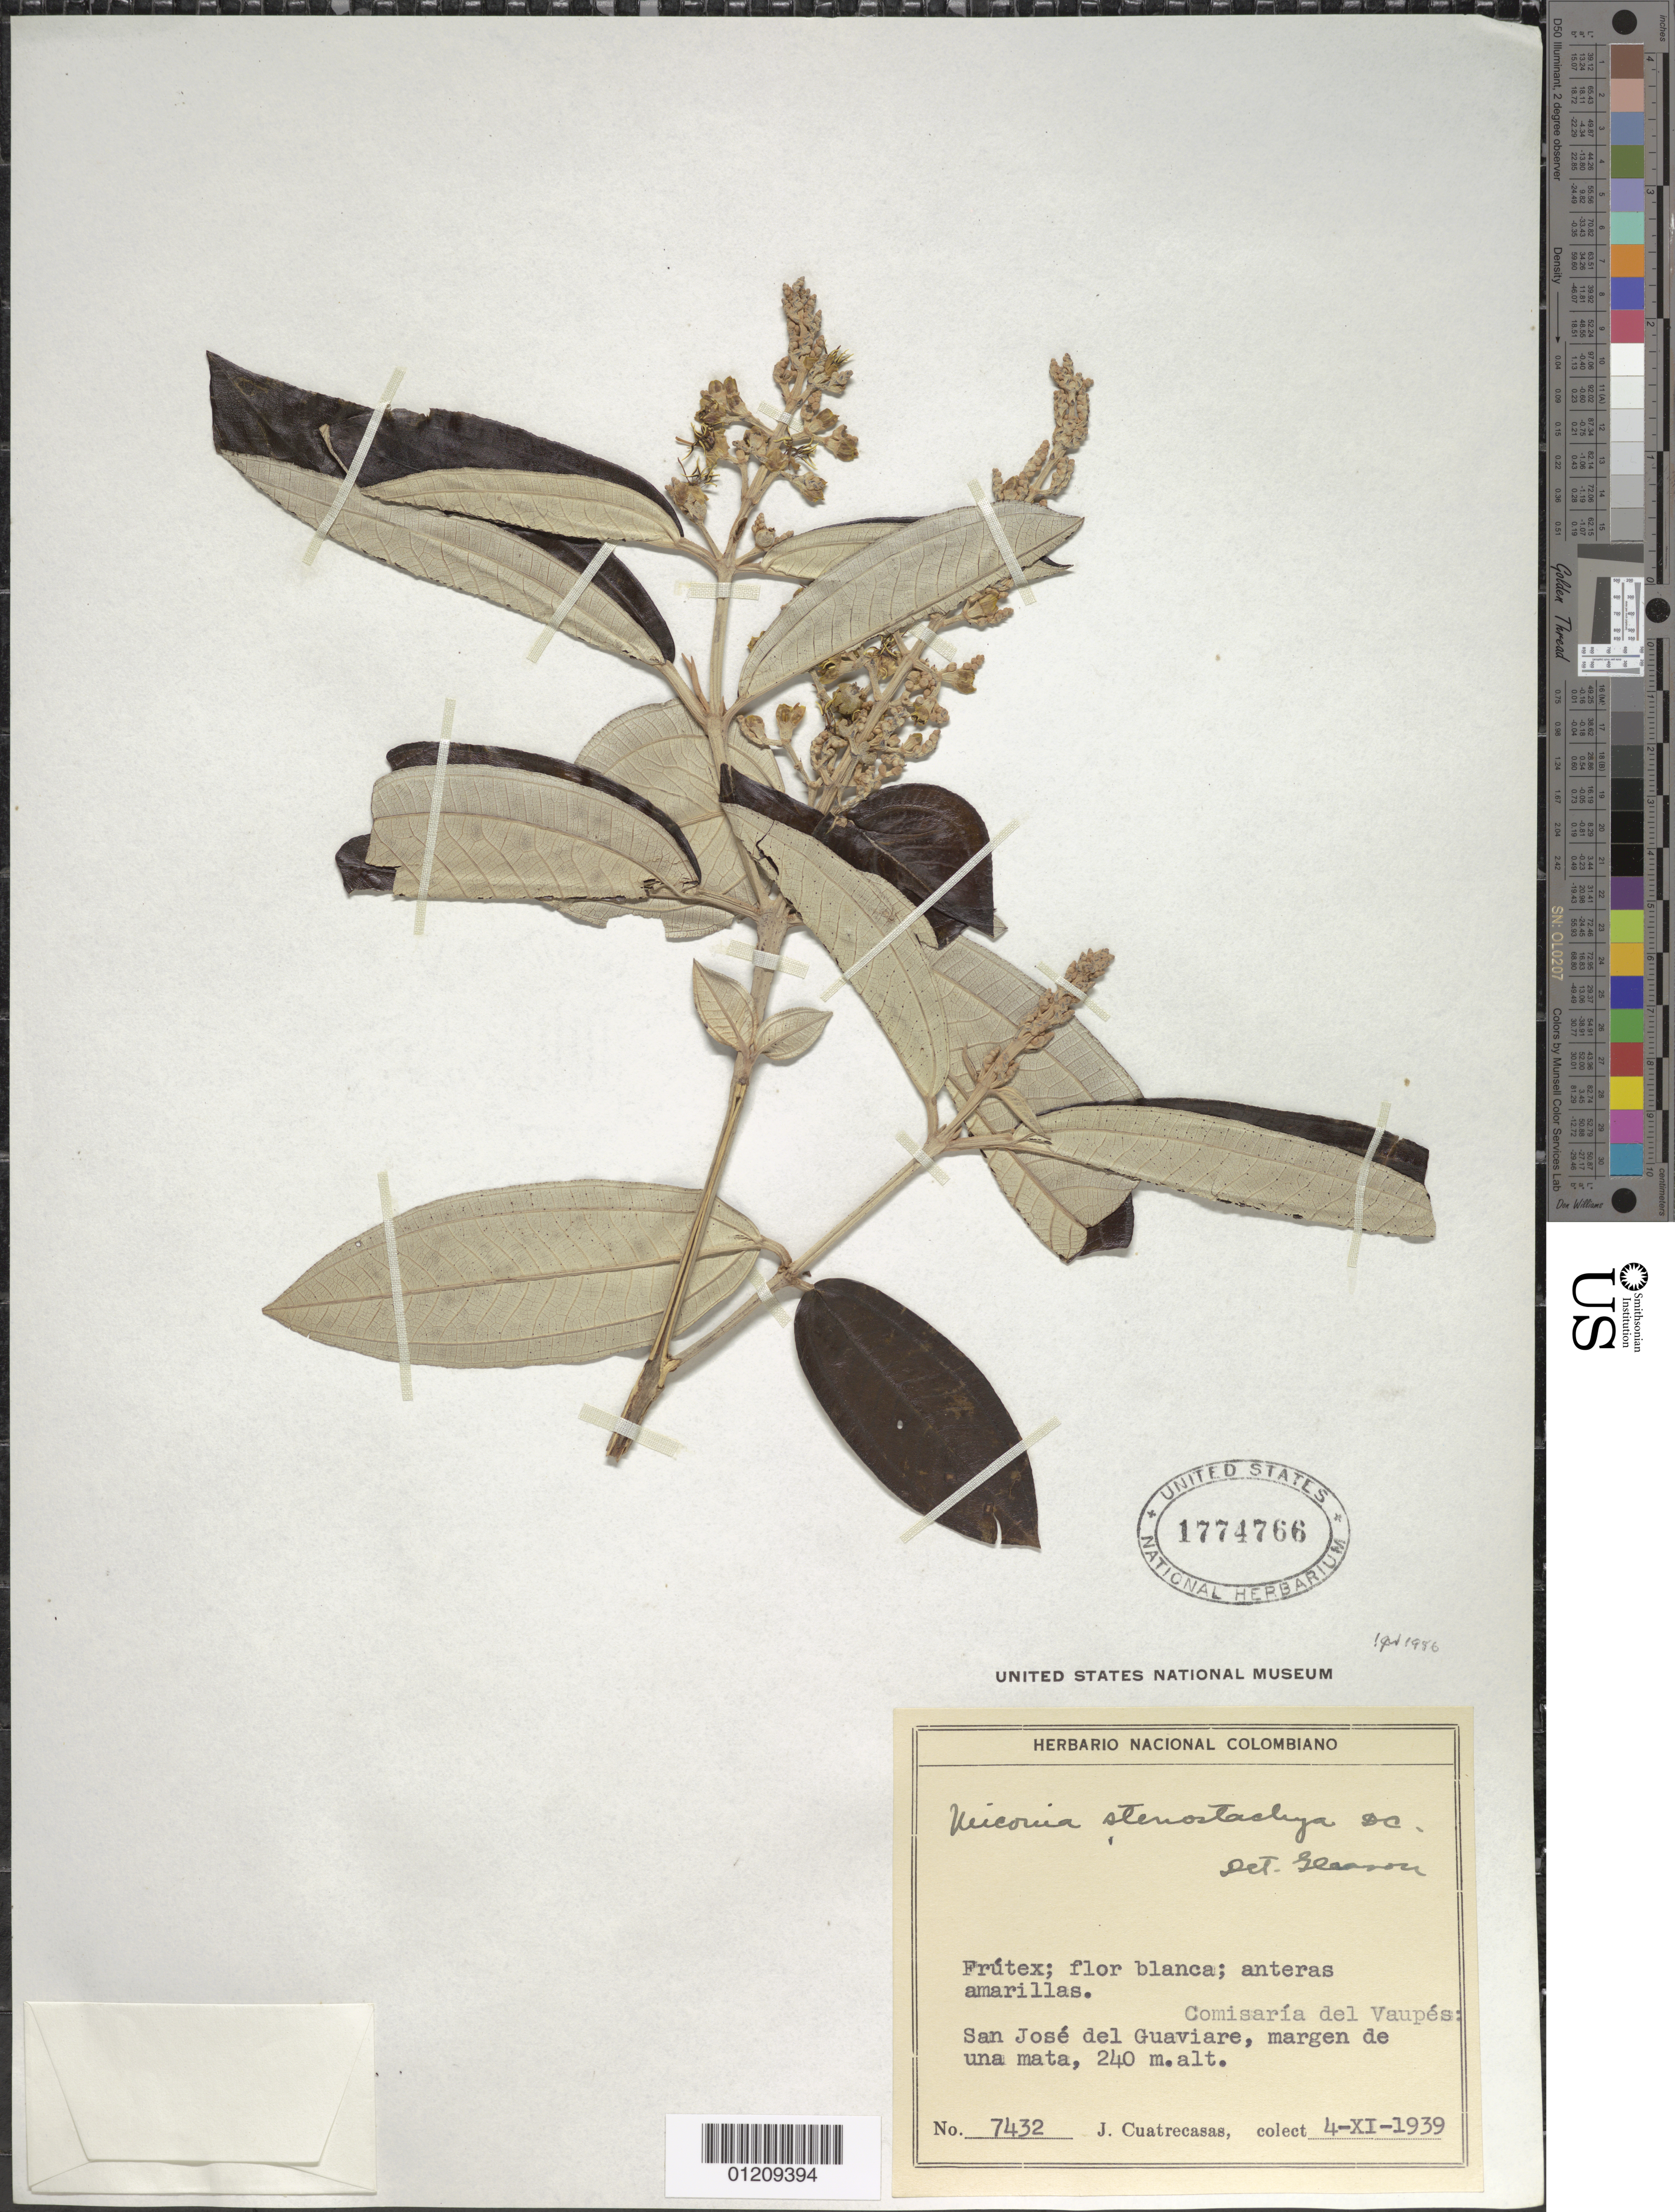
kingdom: Plantae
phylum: Tracheophyta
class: Magnoliopsida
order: Myrtales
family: Melastomataceae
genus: Miconia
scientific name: Miconia stenostachya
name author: DC.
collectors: J. Cuatrecasas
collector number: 7432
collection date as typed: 04 Nov 1939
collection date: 1939-11-04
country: Colombia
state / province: Vaupés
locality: San Jose del Guaviare.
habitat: margen de una mata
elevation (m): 240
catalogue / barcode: US 1774766